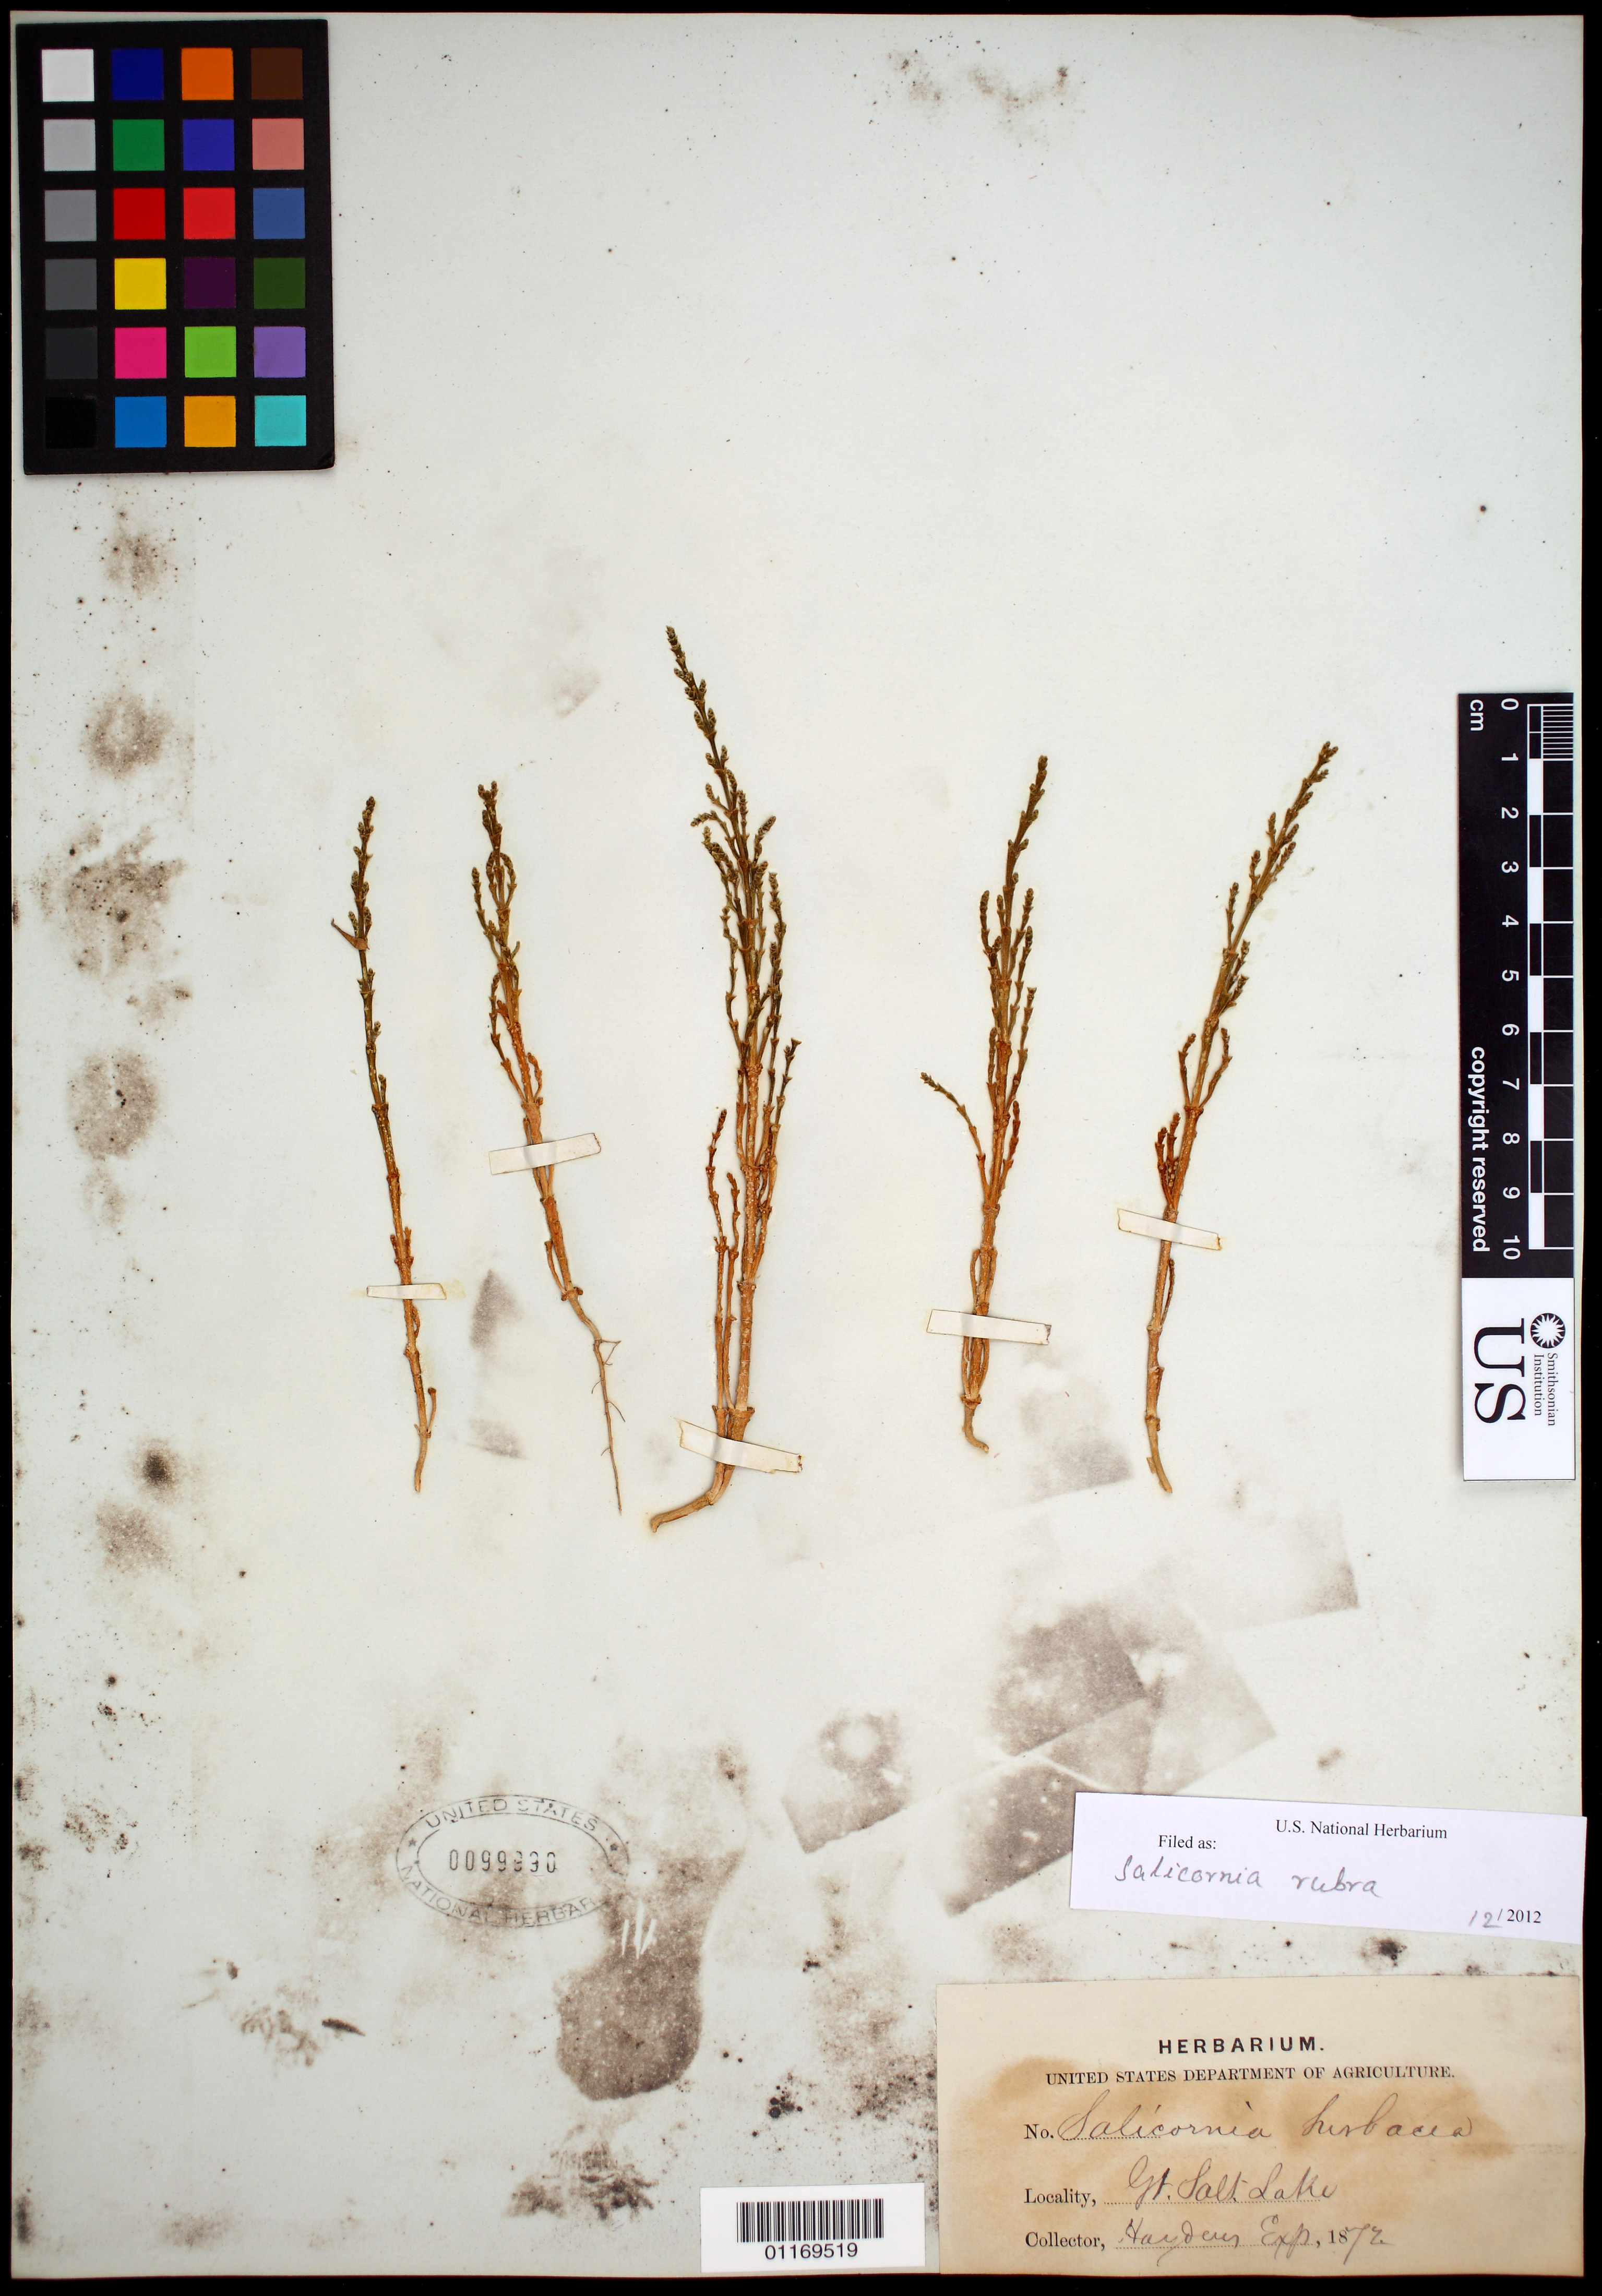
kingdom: Plantae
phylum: Tracheophyta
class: Magnoliopsida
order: Caryophyllales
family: Amaranthaceae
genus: Salicornia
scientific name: Salicornia rubra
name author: A. Nelson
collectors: Hayden Exped.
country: United States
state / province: Utah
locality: Gt. Salt Lake.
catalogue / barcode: US 99990